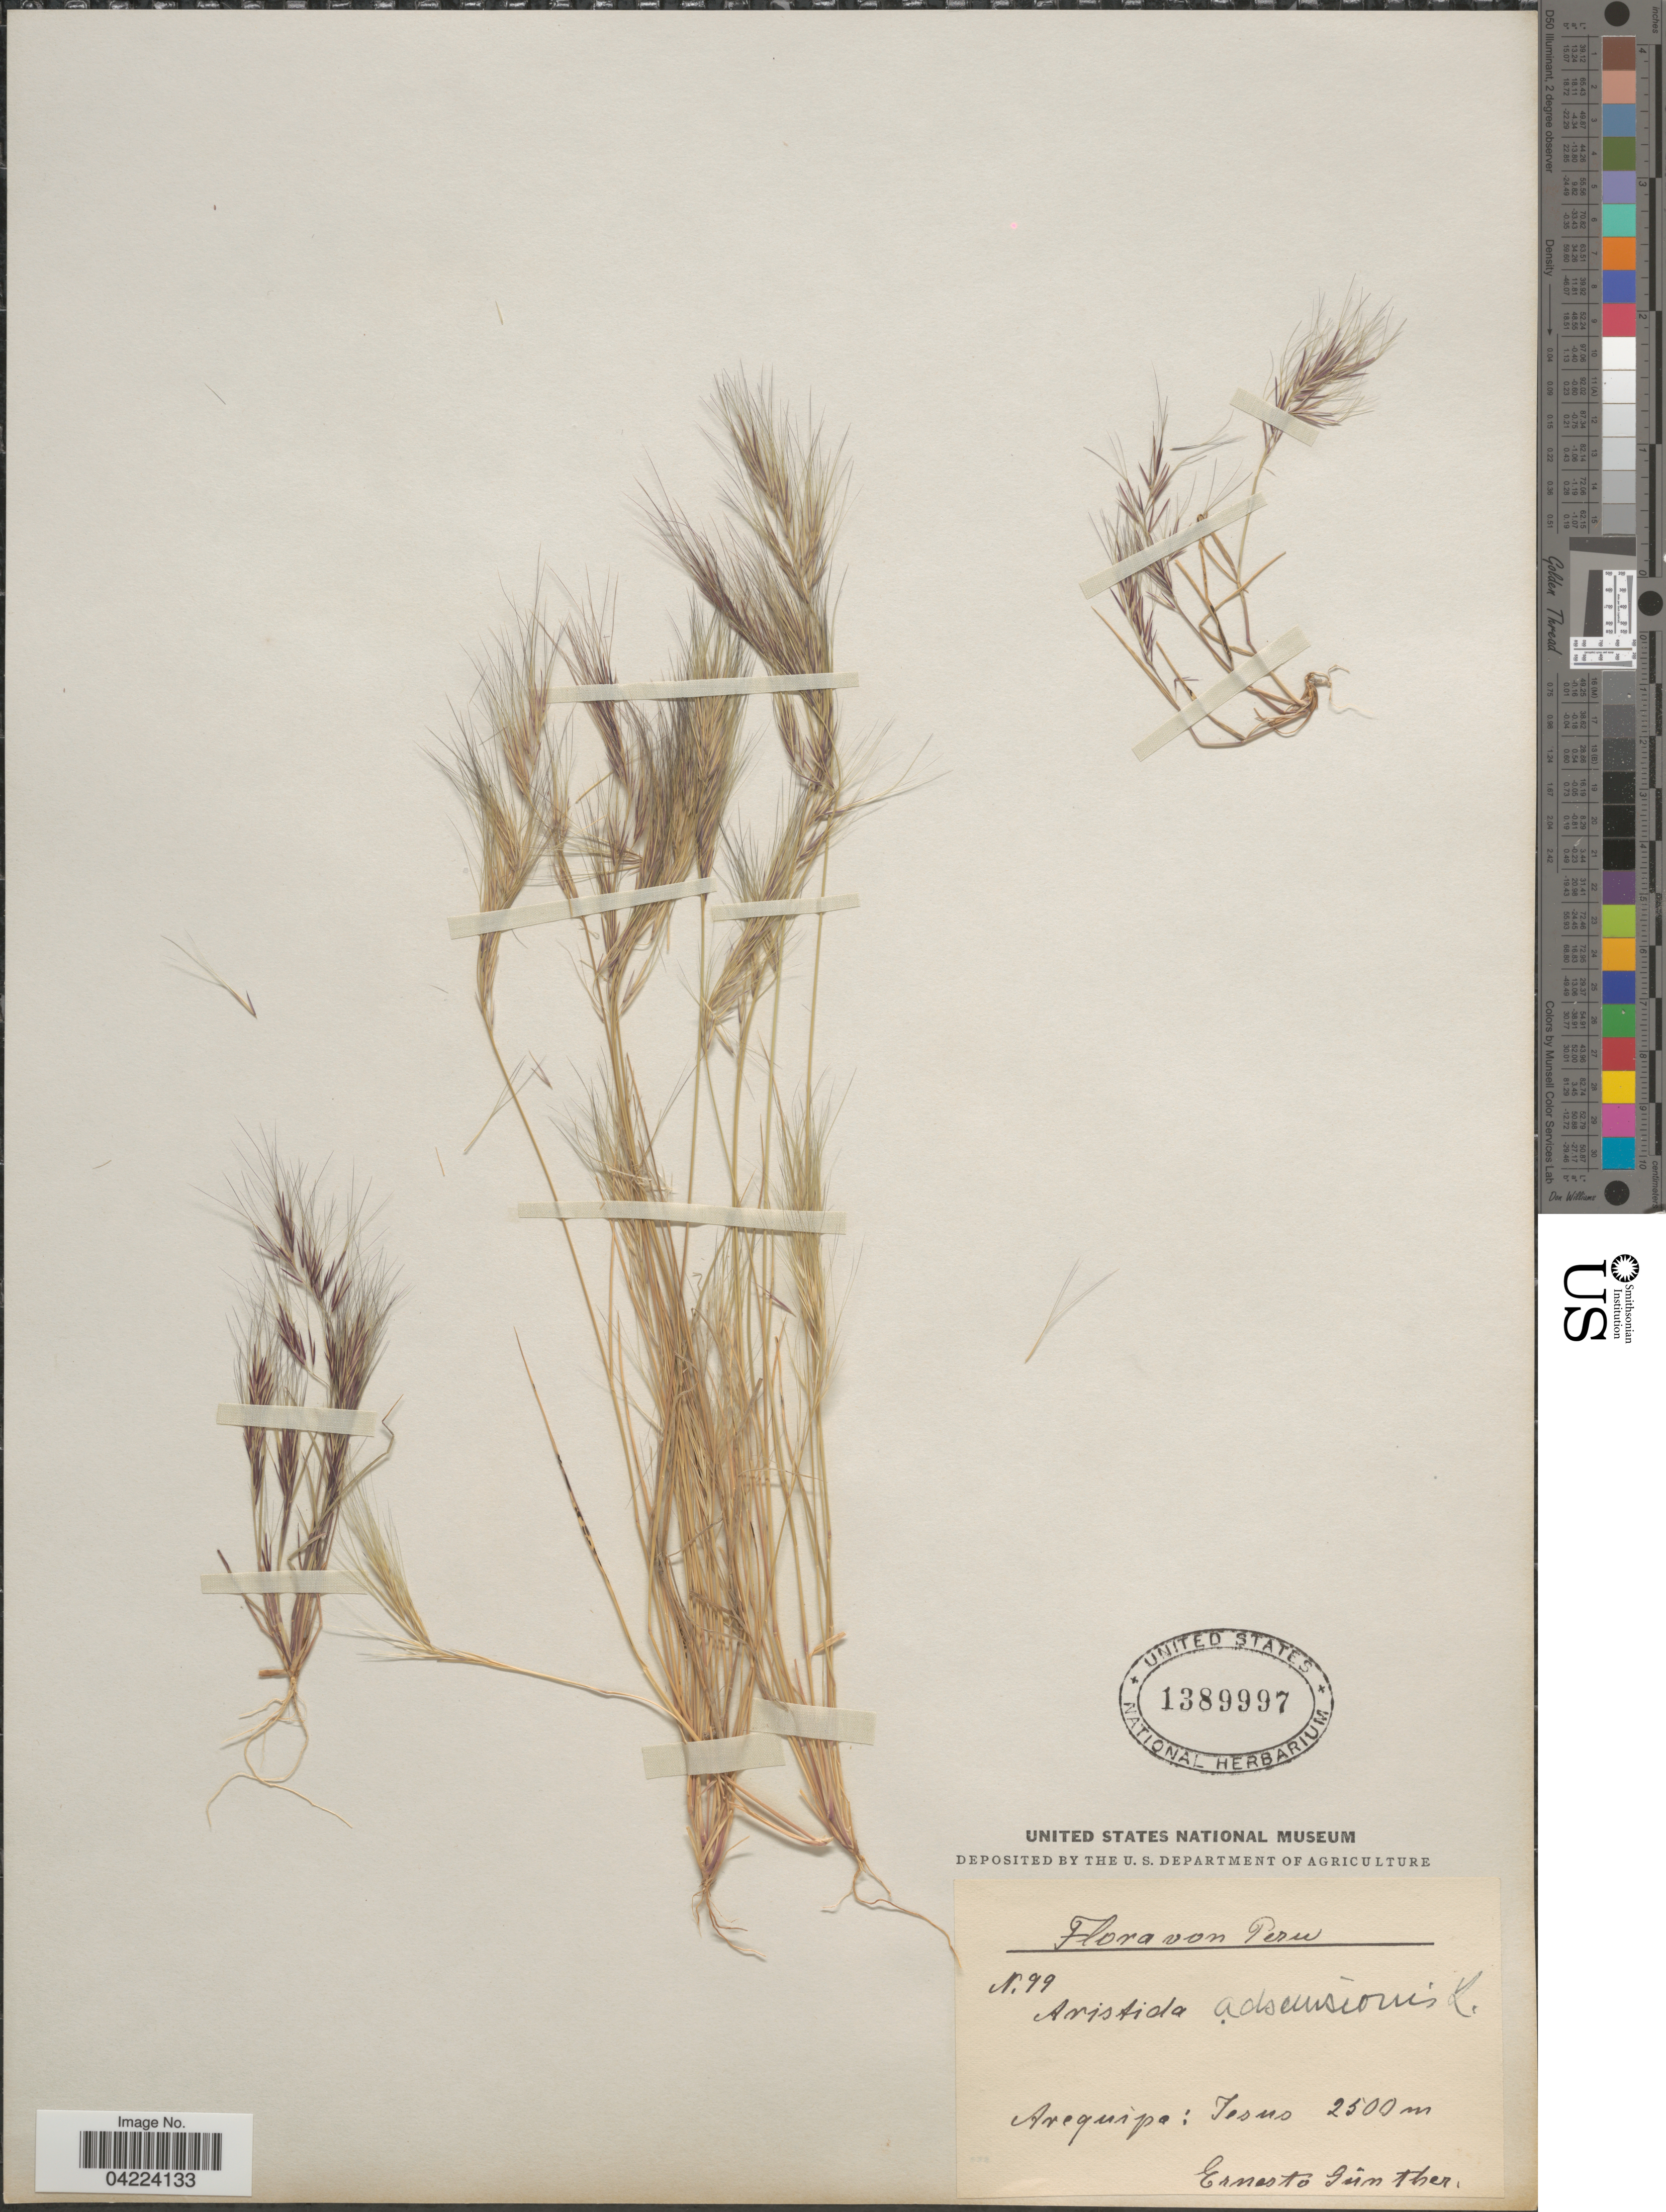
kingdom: Plantae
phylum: Tracheophyta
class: Liliopsida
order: Poales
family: Poaceae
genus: Aristida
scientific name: Aristida adscensionis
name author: L.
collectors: E. Gunther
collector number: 99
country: Peru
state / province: Arequipa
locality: Jesús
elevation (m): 2500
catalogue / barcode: US 1389997